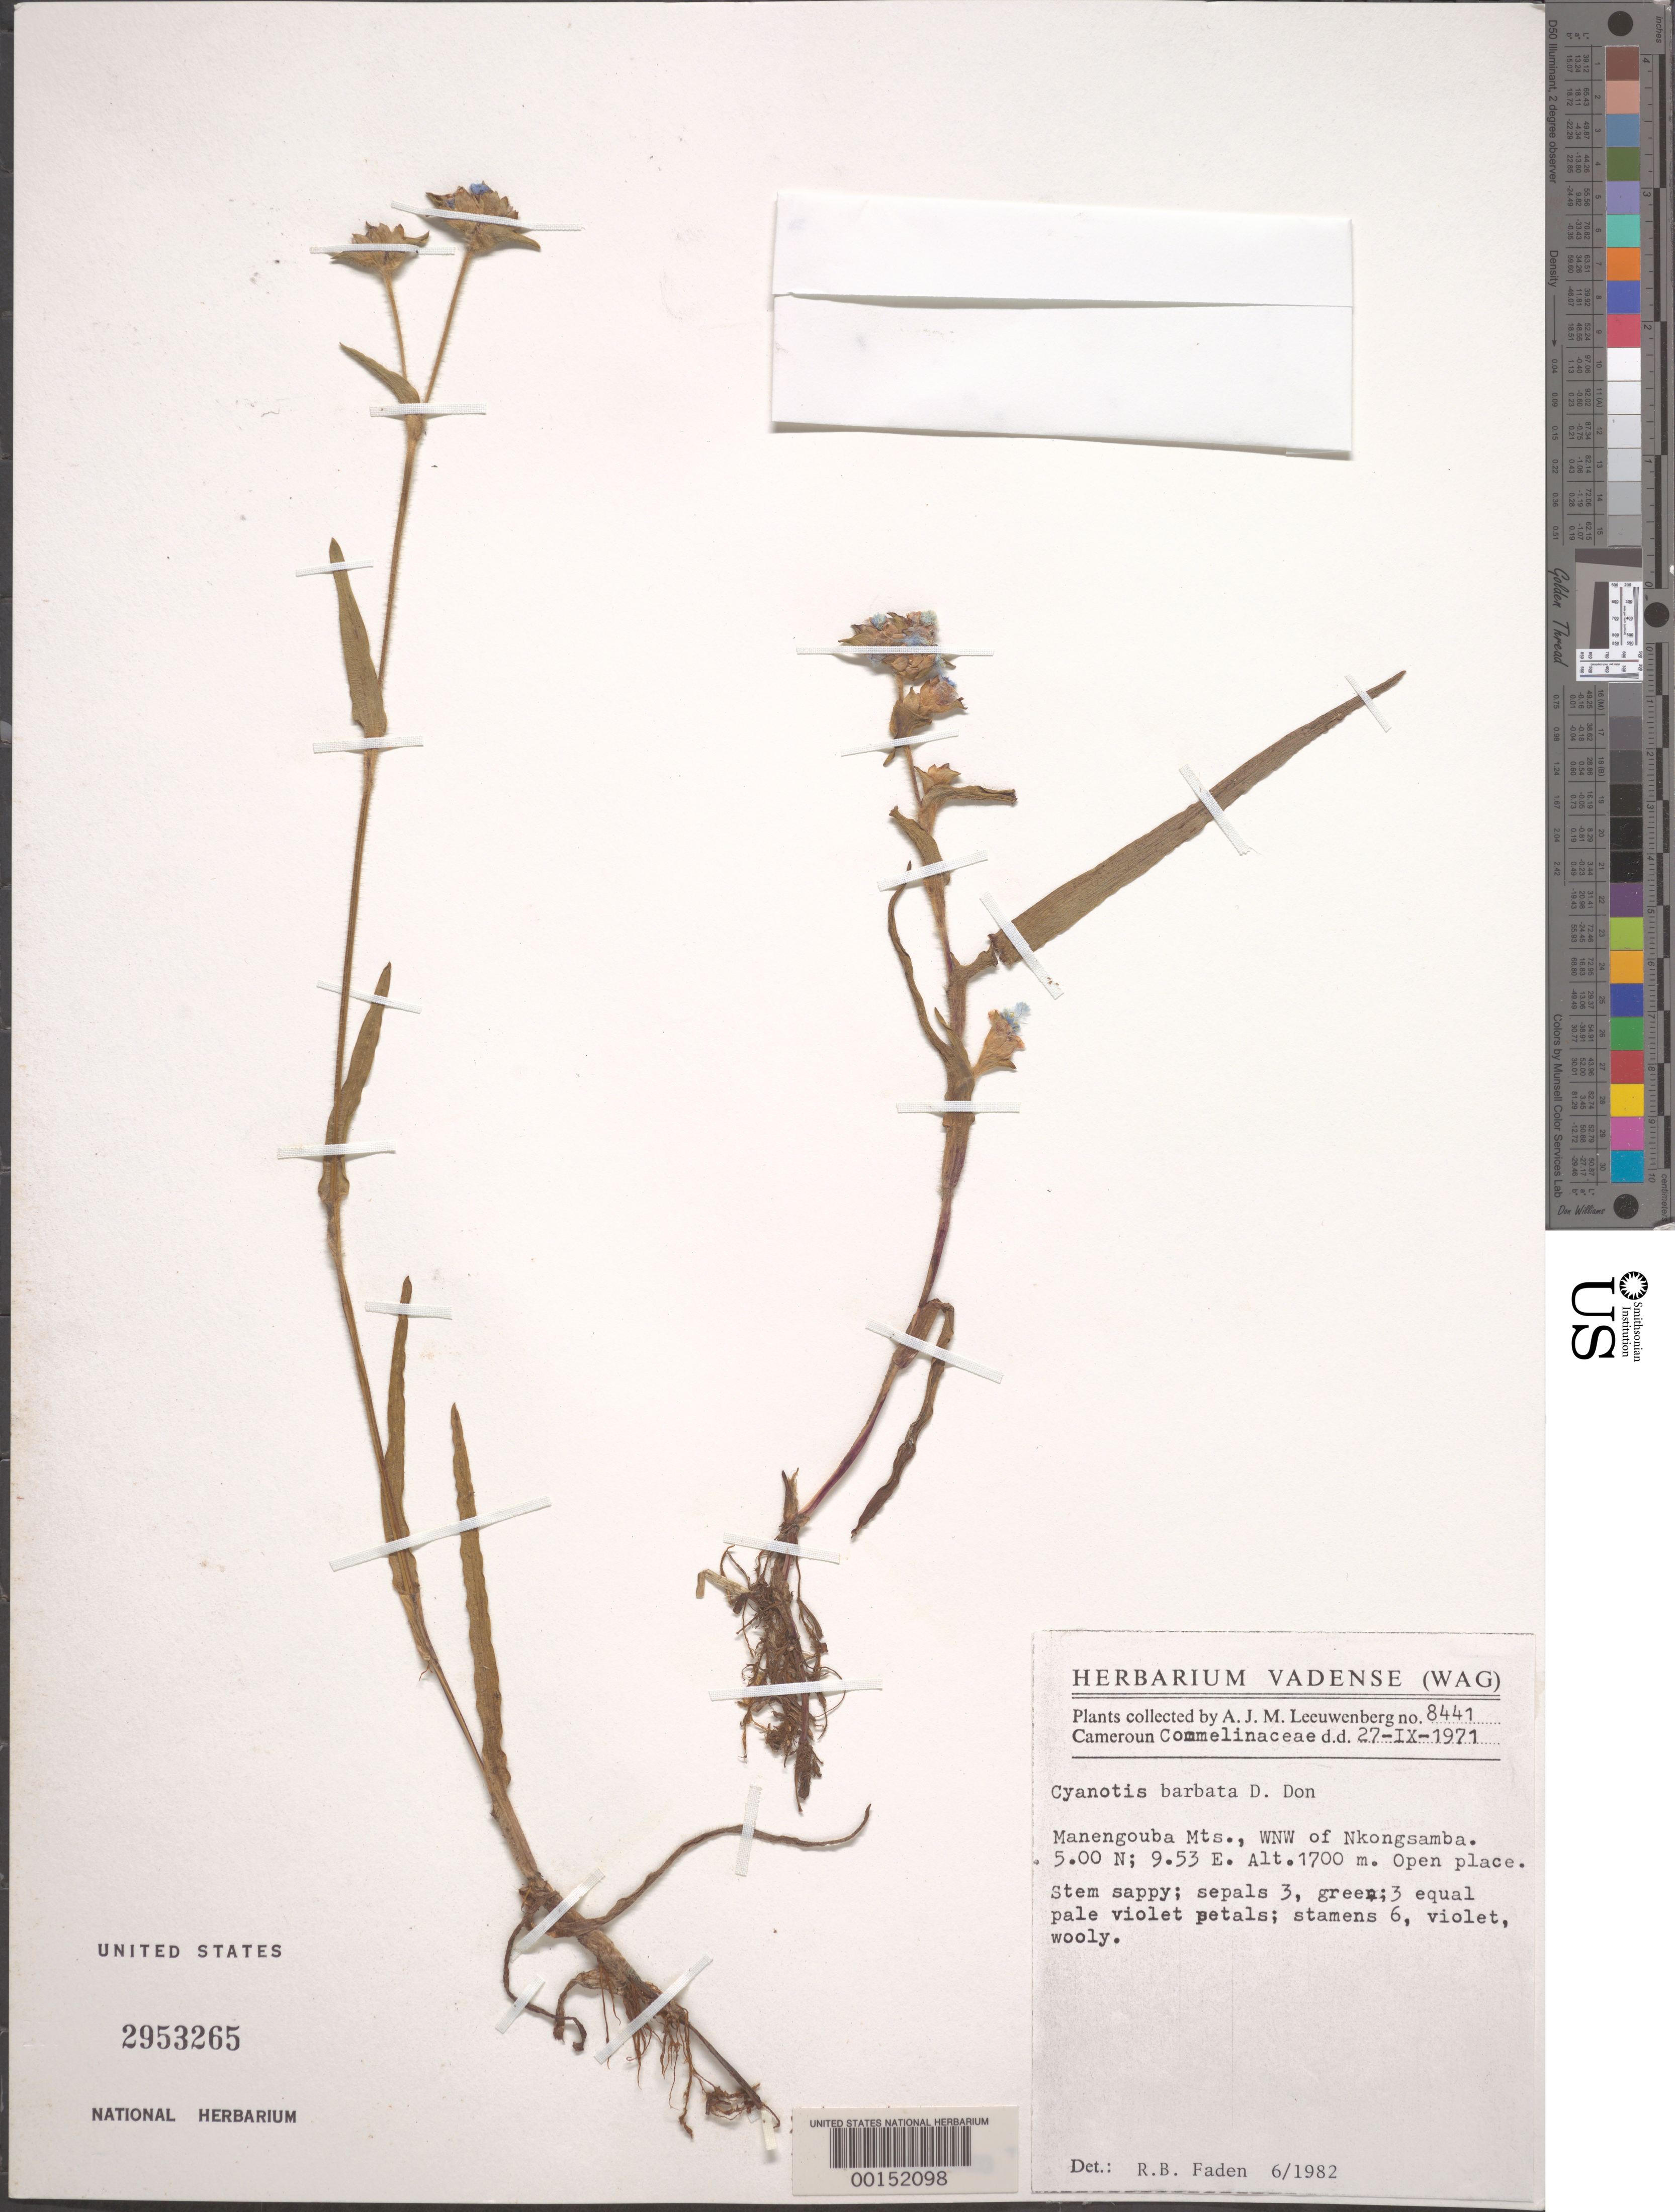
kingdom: Plantae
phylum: Tracheophyta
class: Liliopsida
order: Commelinales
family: Commelinaceae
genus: Cyanotis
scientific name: Cyanotis barbata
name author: D. Don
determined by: Faden, Robert B., (US), Smithsonian Institution - National Museum of Natural History (UNITED STATES)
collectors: A. J. M. Leeuwenberg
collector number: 8441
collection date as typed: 27 Sep 1971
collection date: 1971-09-27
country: Cameroon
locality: Manengouba mts., wnw of nkongsamba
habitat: Open place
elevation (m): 1700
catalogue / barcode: US 2953265